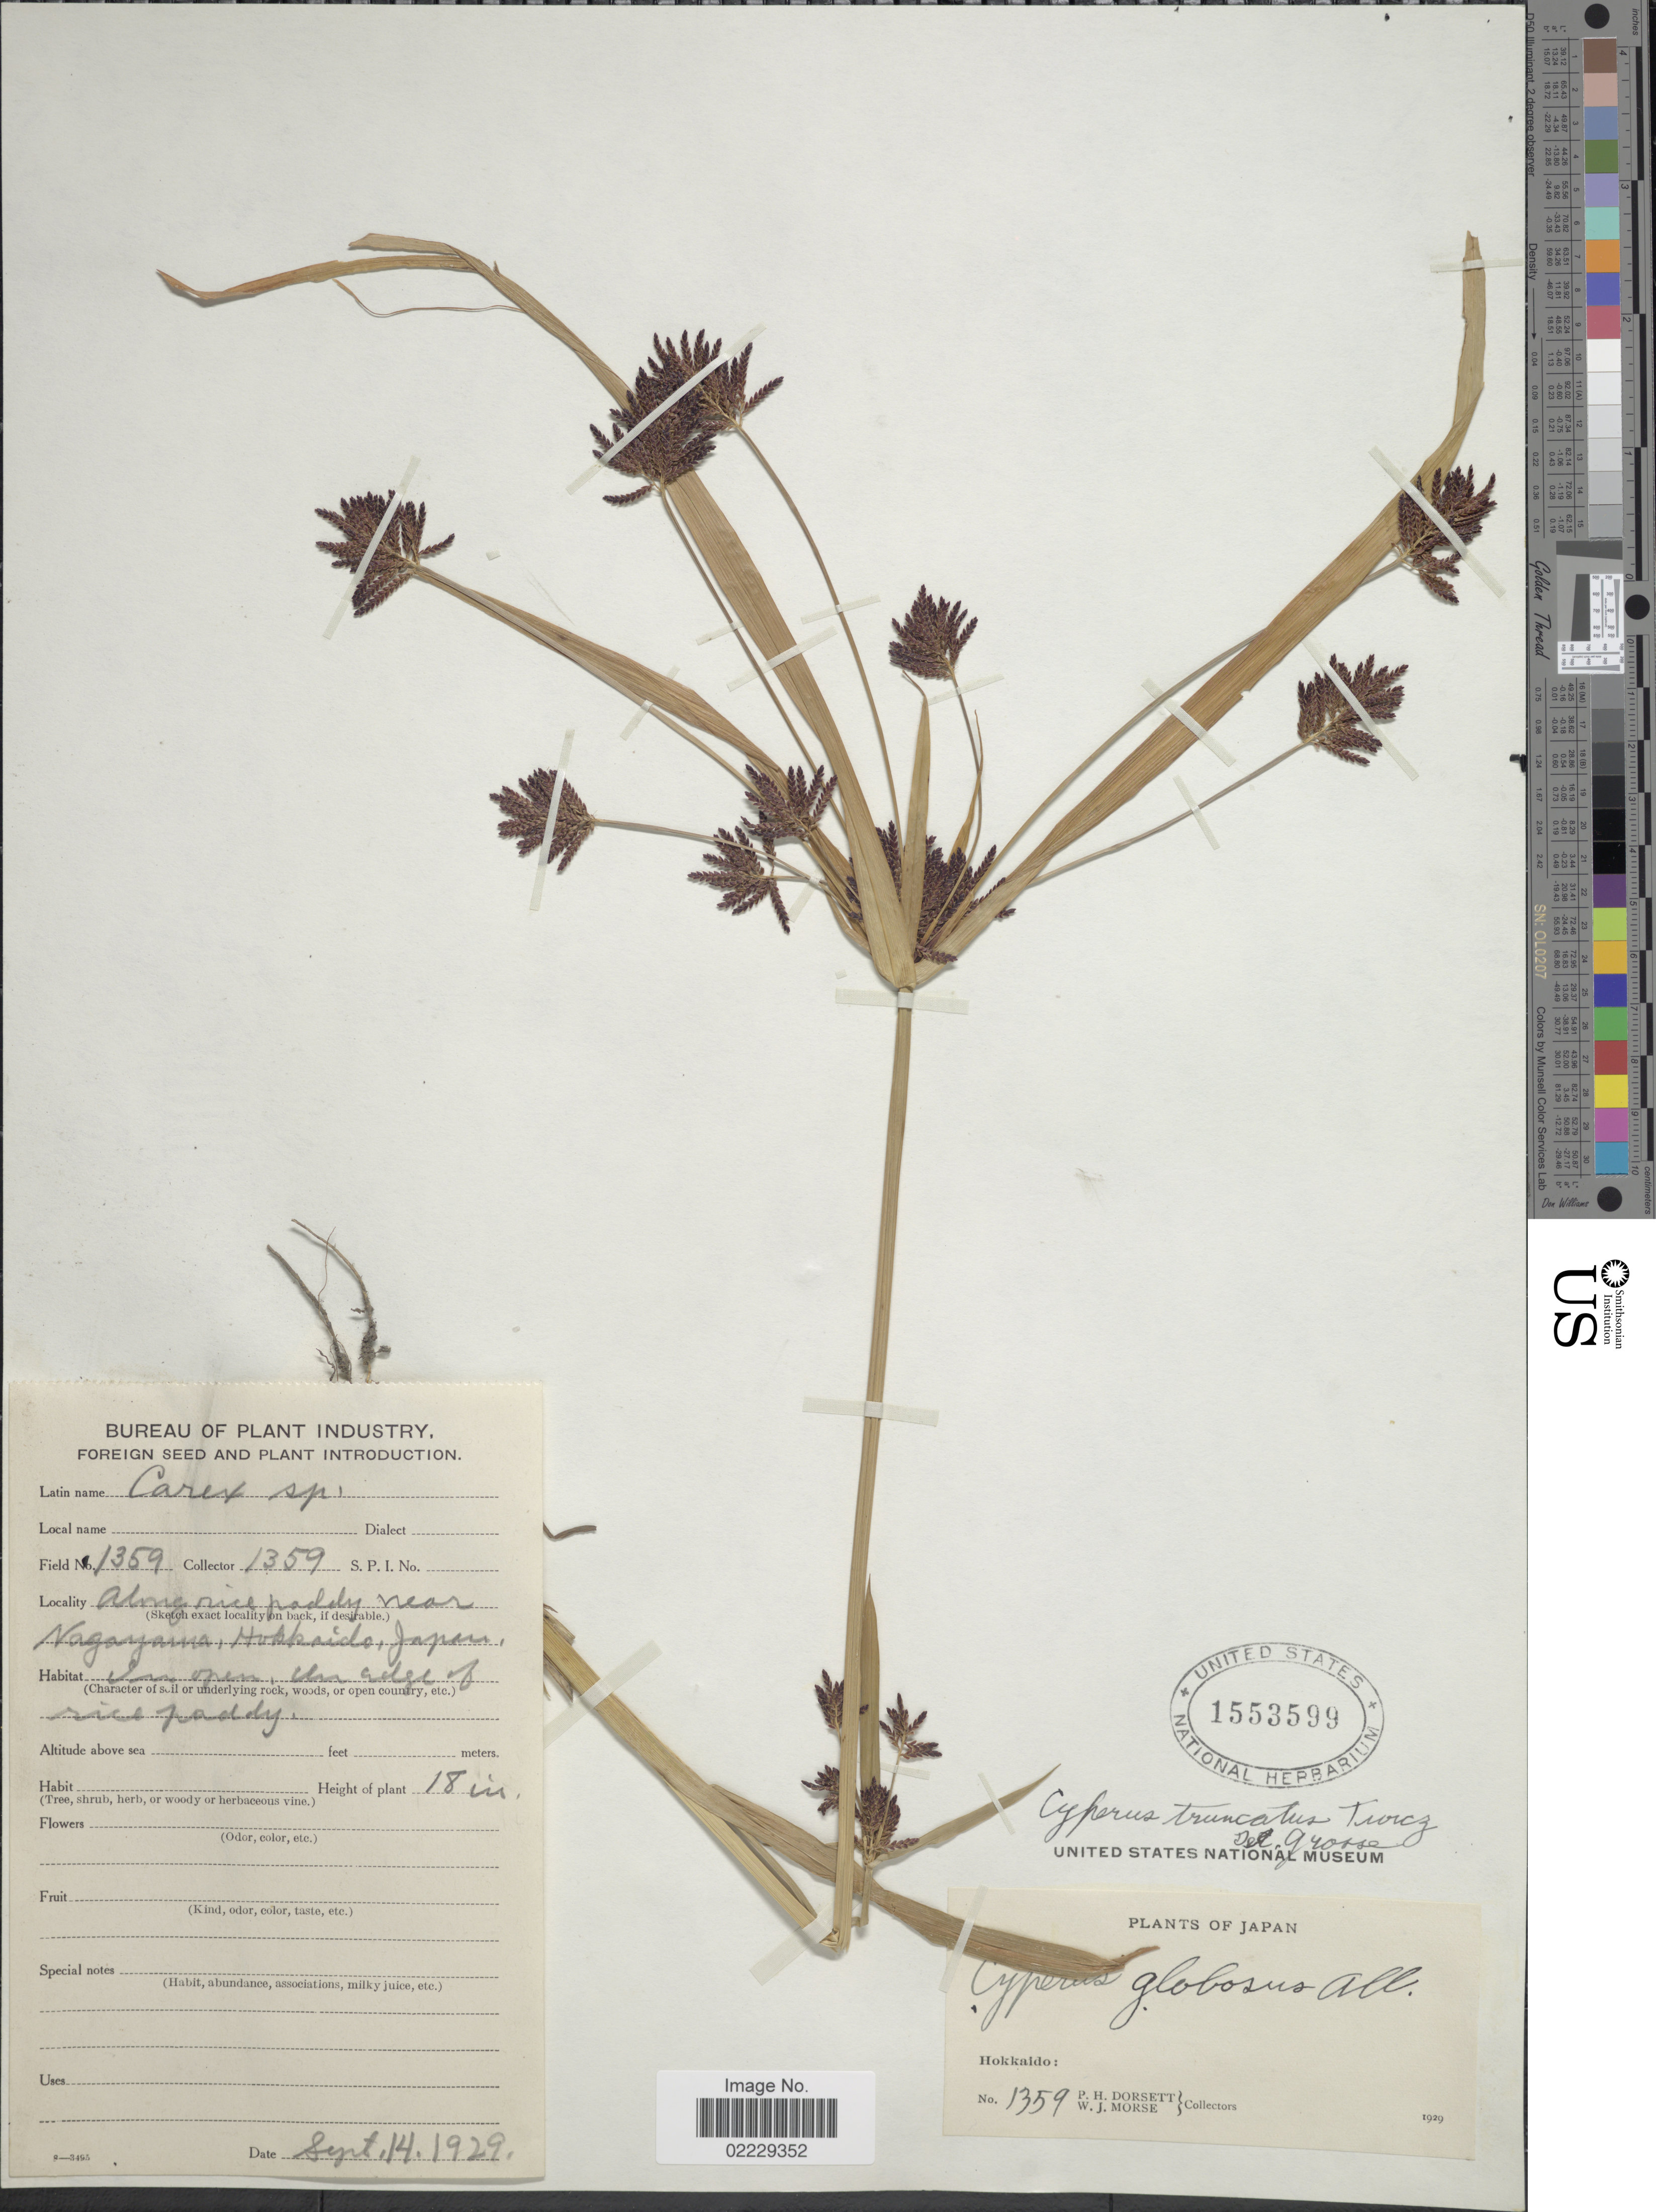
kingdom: Plantae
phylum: Tracheophyta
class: Liliopsida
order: Poales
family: Cyperaceae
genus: Cyperus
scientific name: Cyperus orthostachyus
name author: Franch. & Sav.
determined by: Strong, Mark T., (BOT), Smithsonian Institution - National Museum of Natural History (UNITED STATES)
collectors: P. H. Dorsett & W. J. Morse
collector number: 1359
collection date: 1929-09-14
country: Japan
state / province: Hokkaidō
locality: Along rice paddy near Nagayama, Hokkaido.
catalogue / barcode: US 1553599